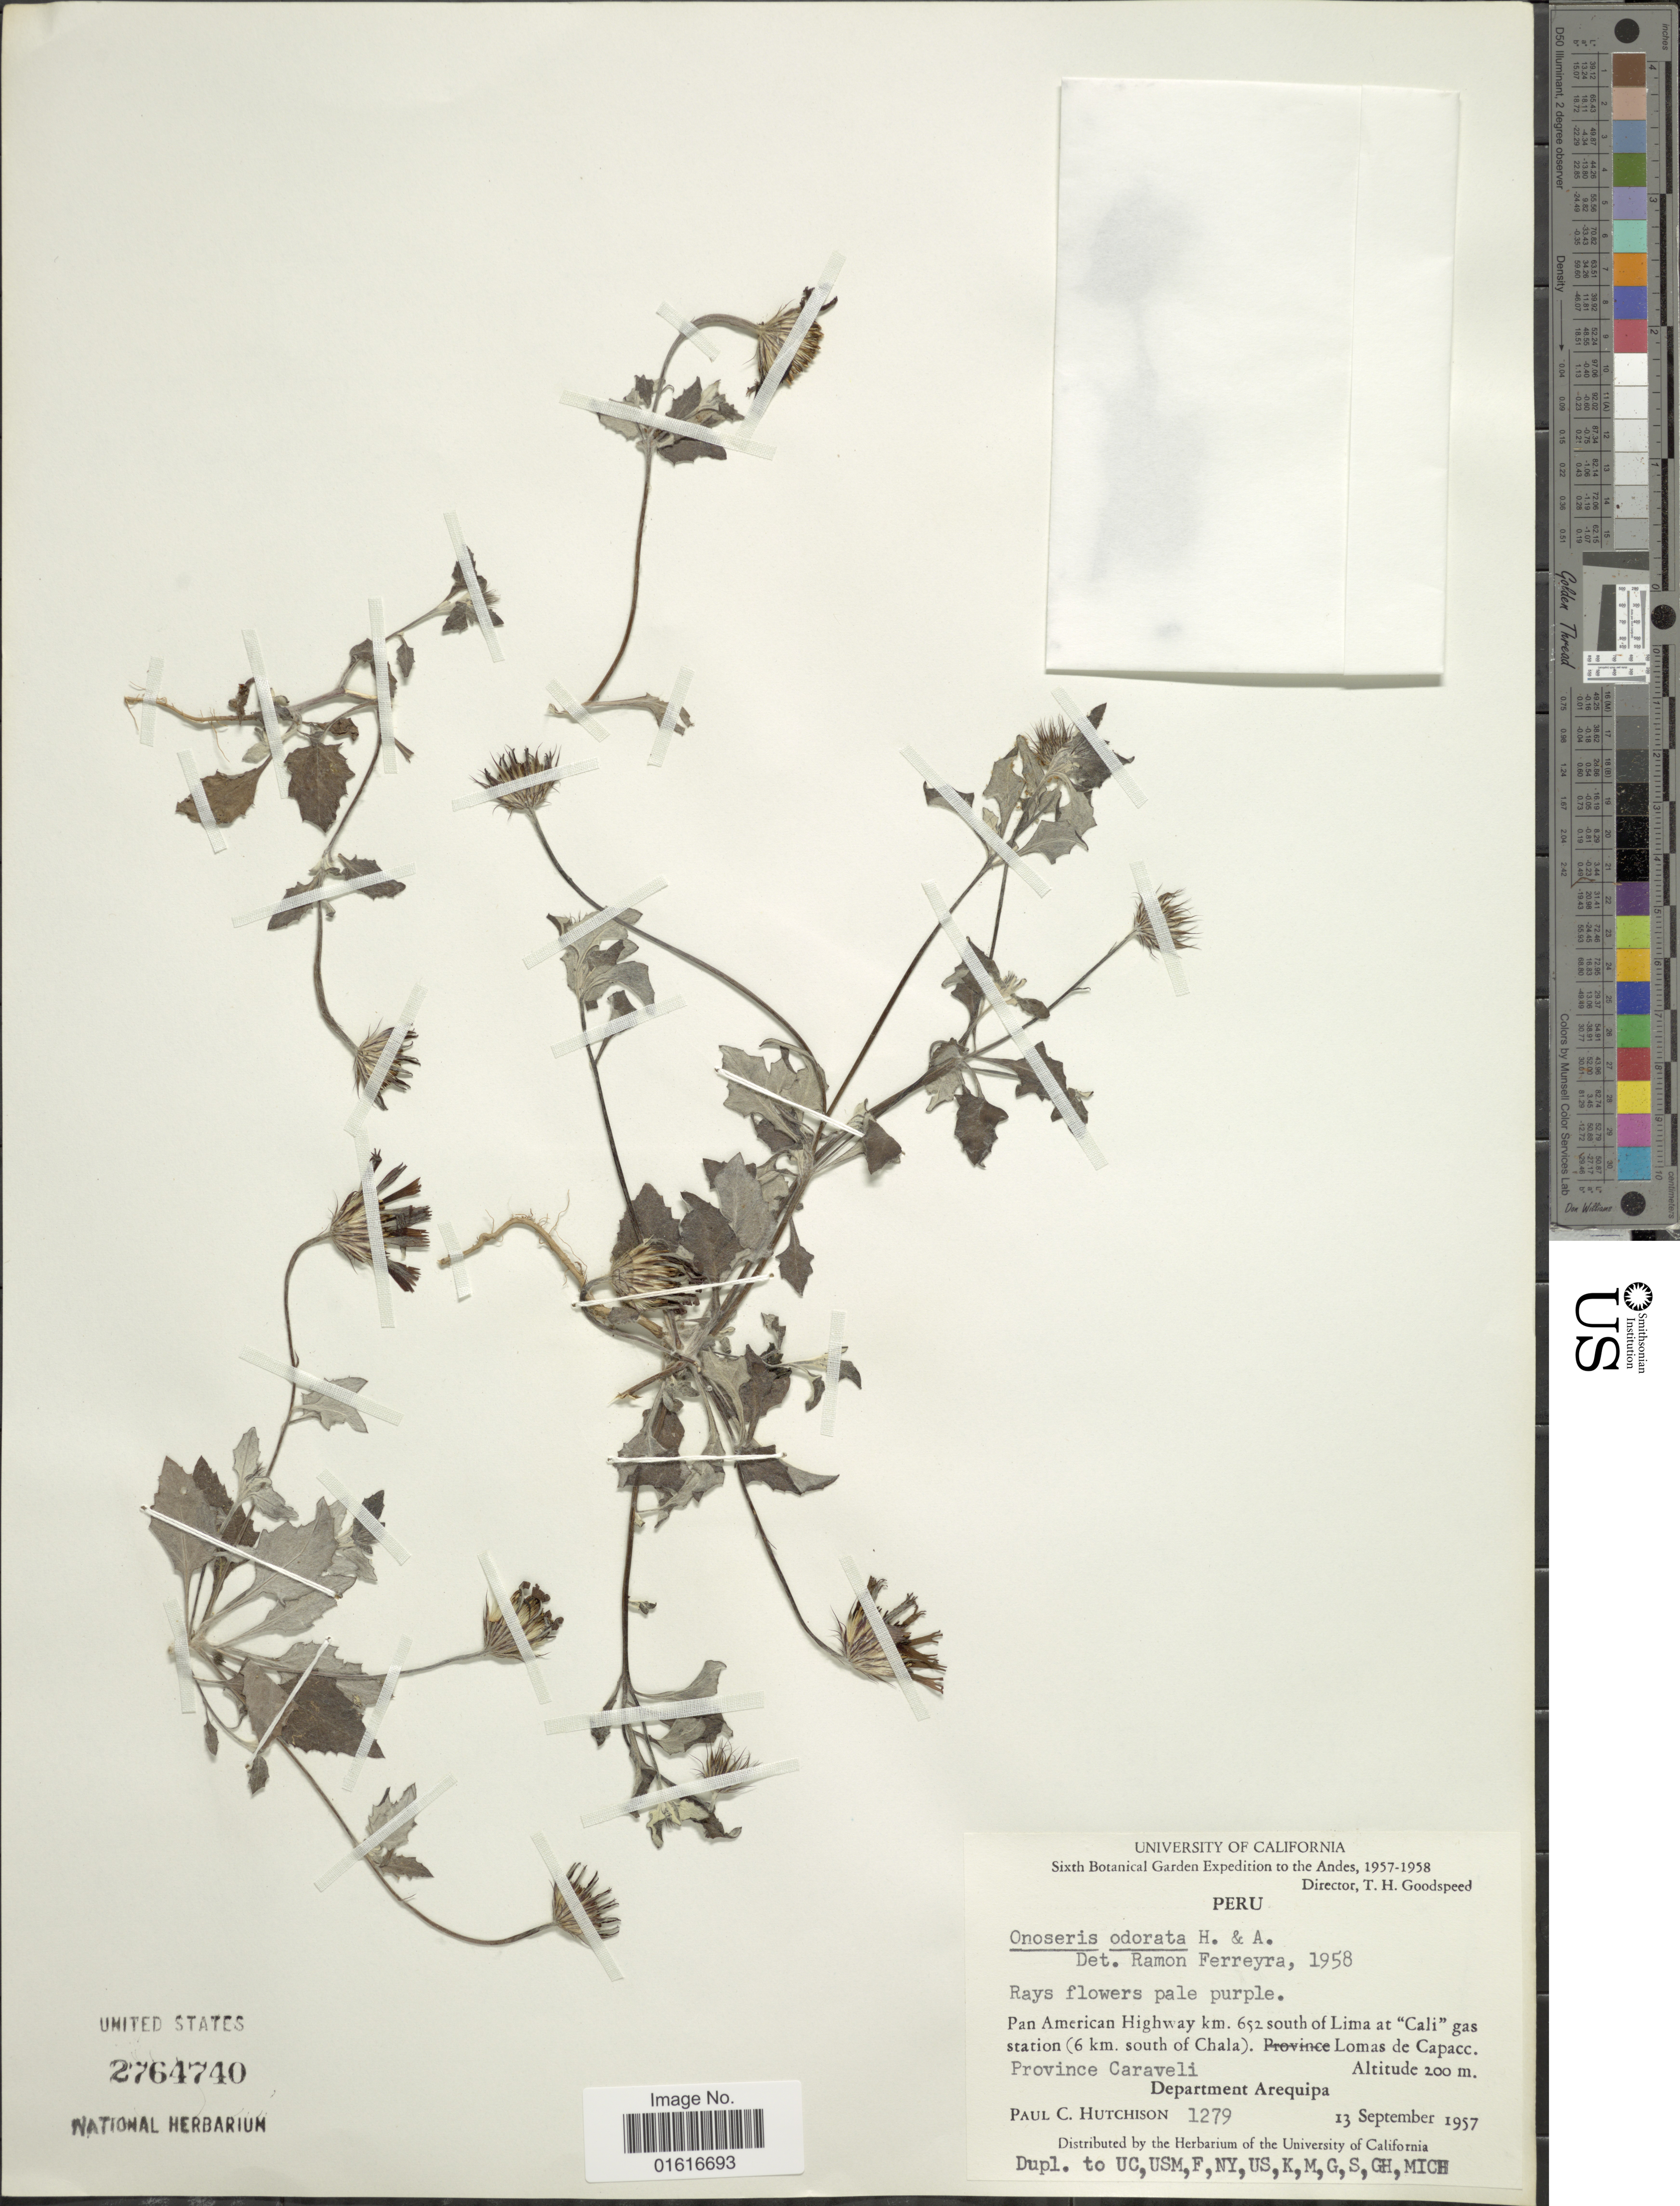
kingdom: Plantae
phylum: Tracheophyta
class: Magnoliopsida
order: Asterales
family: Asteraceae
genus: Onoseris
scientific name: Onoseris odorata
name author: (D. Don) Hook. & Arn.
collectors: P. C. Hutchison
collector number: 1279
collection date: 1957-09-13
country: Peru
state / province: Arequipa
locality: Pan American Highway km 652 south of Lima at "Cali"gas station (6 km. south of Chala) Lomas de Capacc. province Caraveli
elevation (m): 200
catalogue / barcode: US 2764740